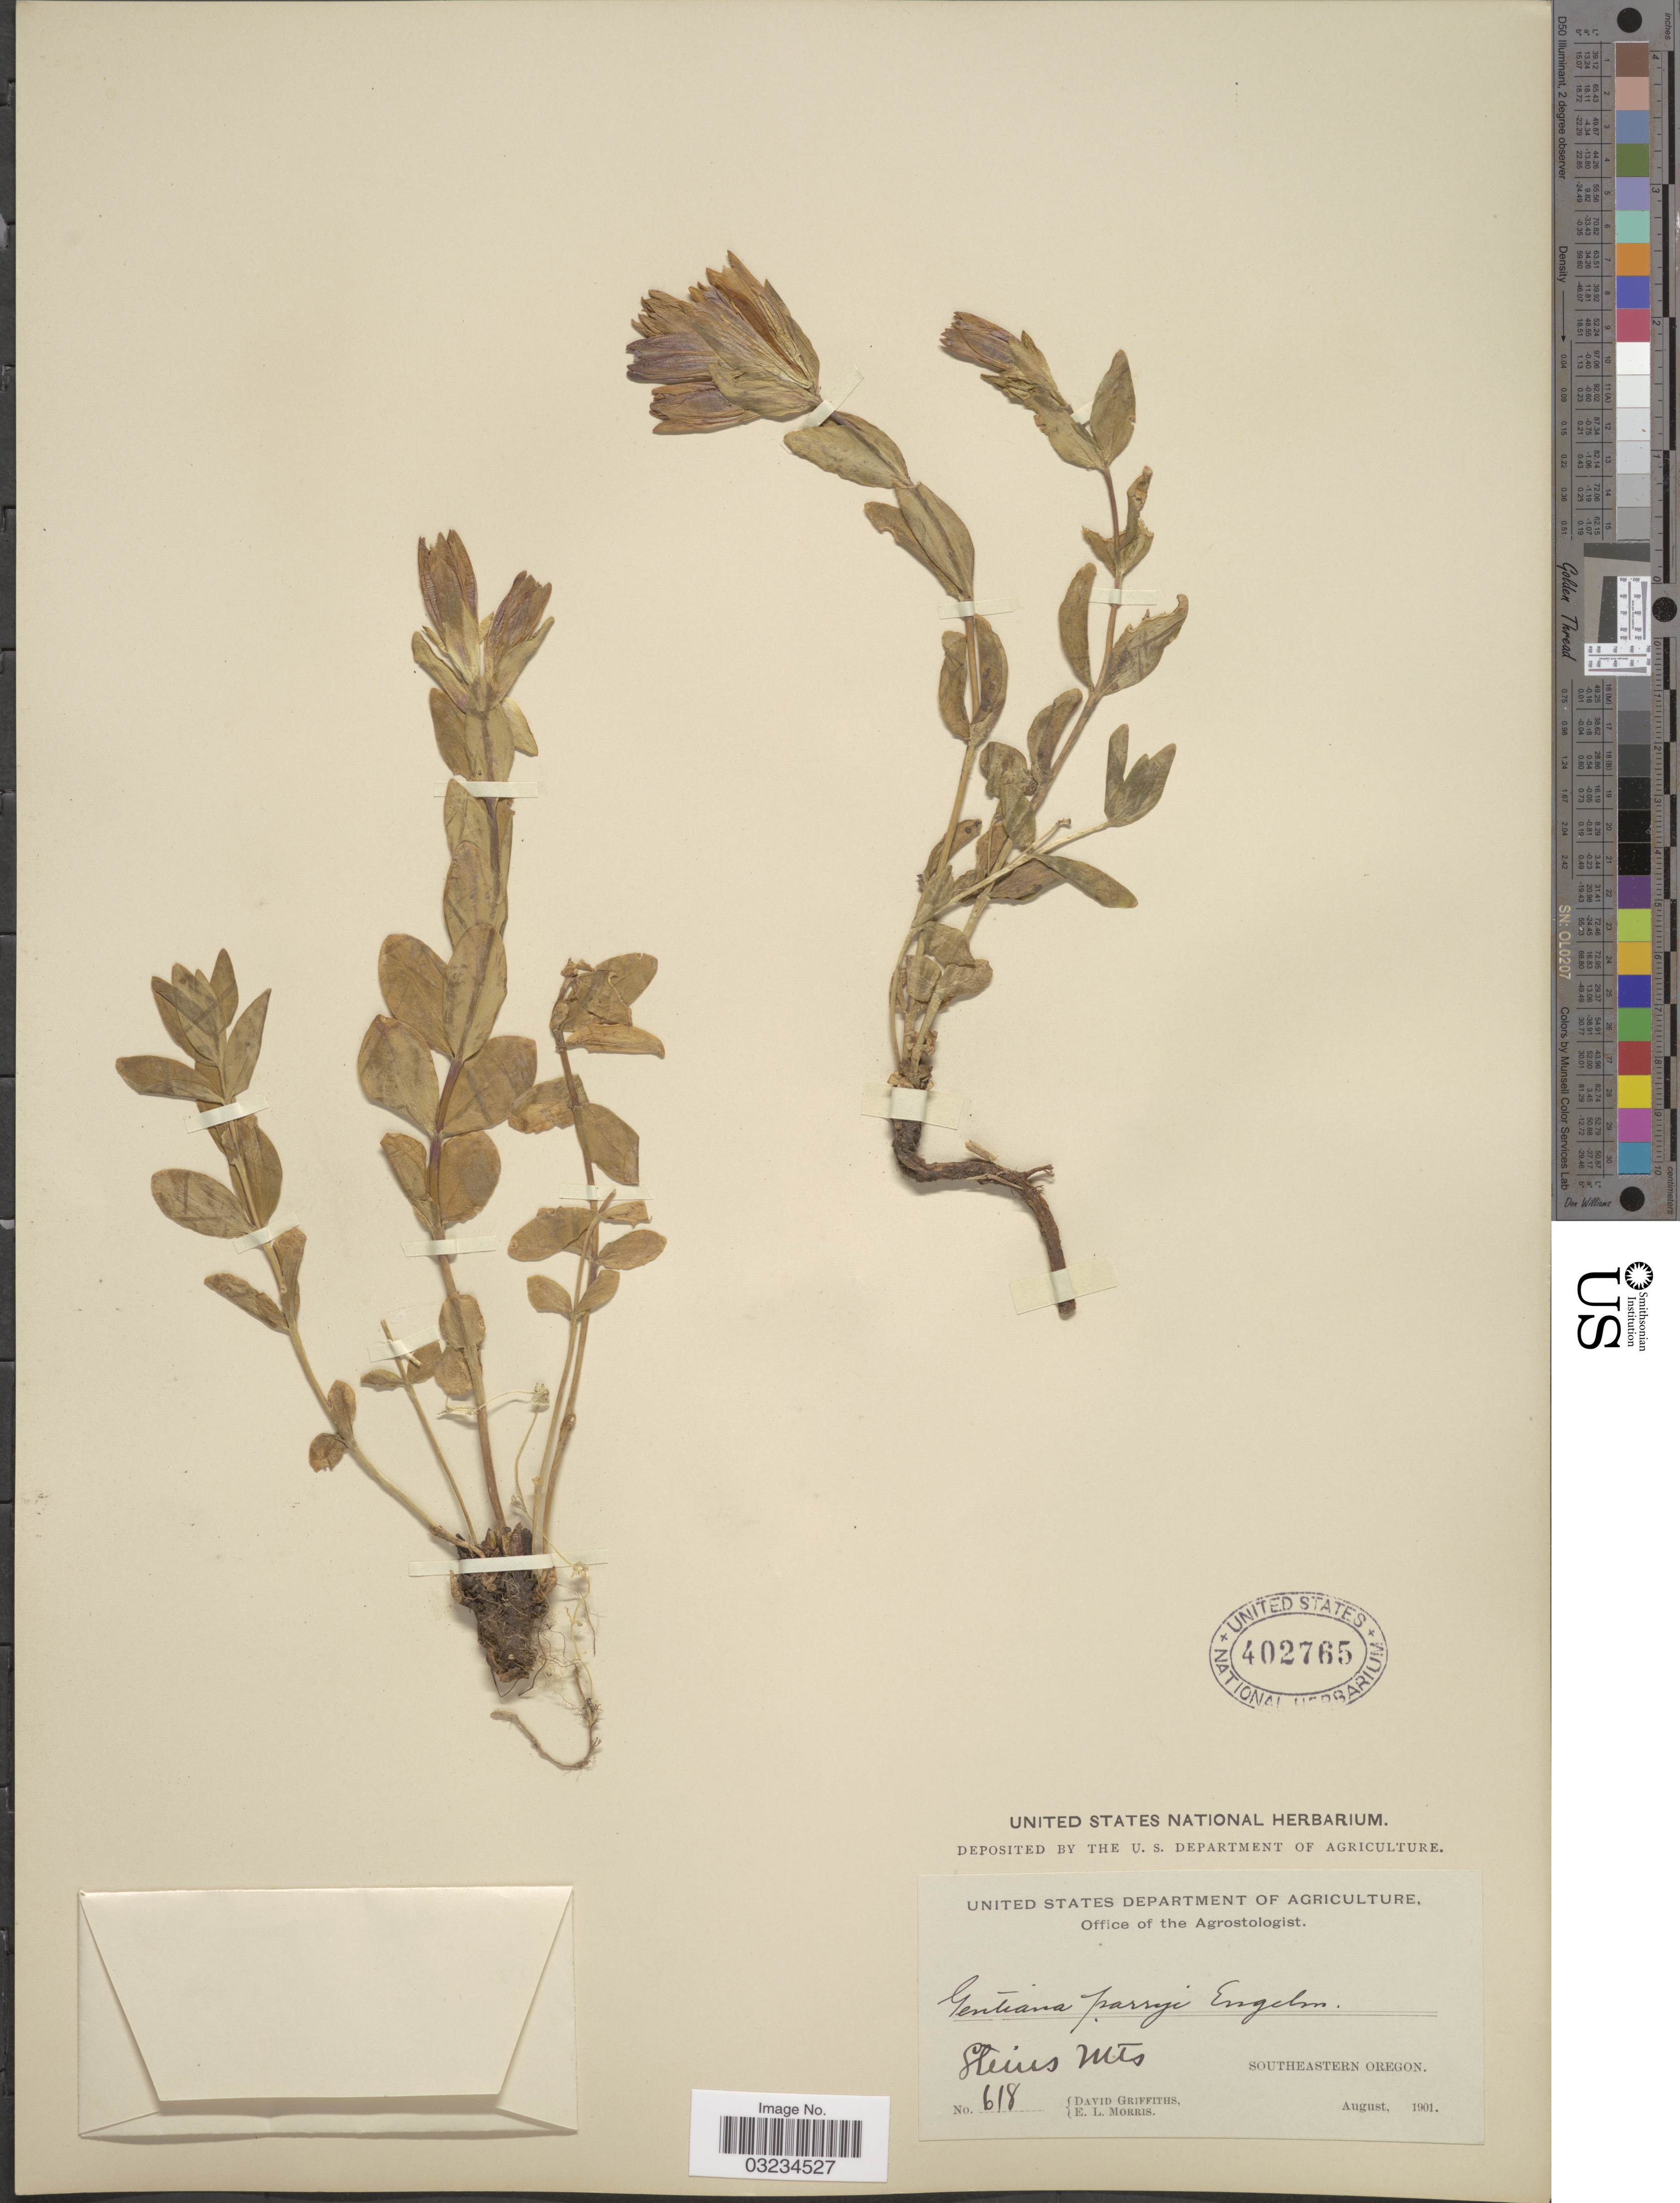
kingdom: Plantae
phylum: Tracheophyta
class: Magnoliopsida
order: Gentianales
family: Gentianaceae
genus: Gentiana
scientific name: Gentiana parryi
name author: Engelm.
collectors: D. Griffiths & E. Morris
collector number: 618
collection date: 1901-08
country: United States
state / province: Oregon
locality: Steens Mts. Southeastern Oregon.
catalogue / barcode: US 402765